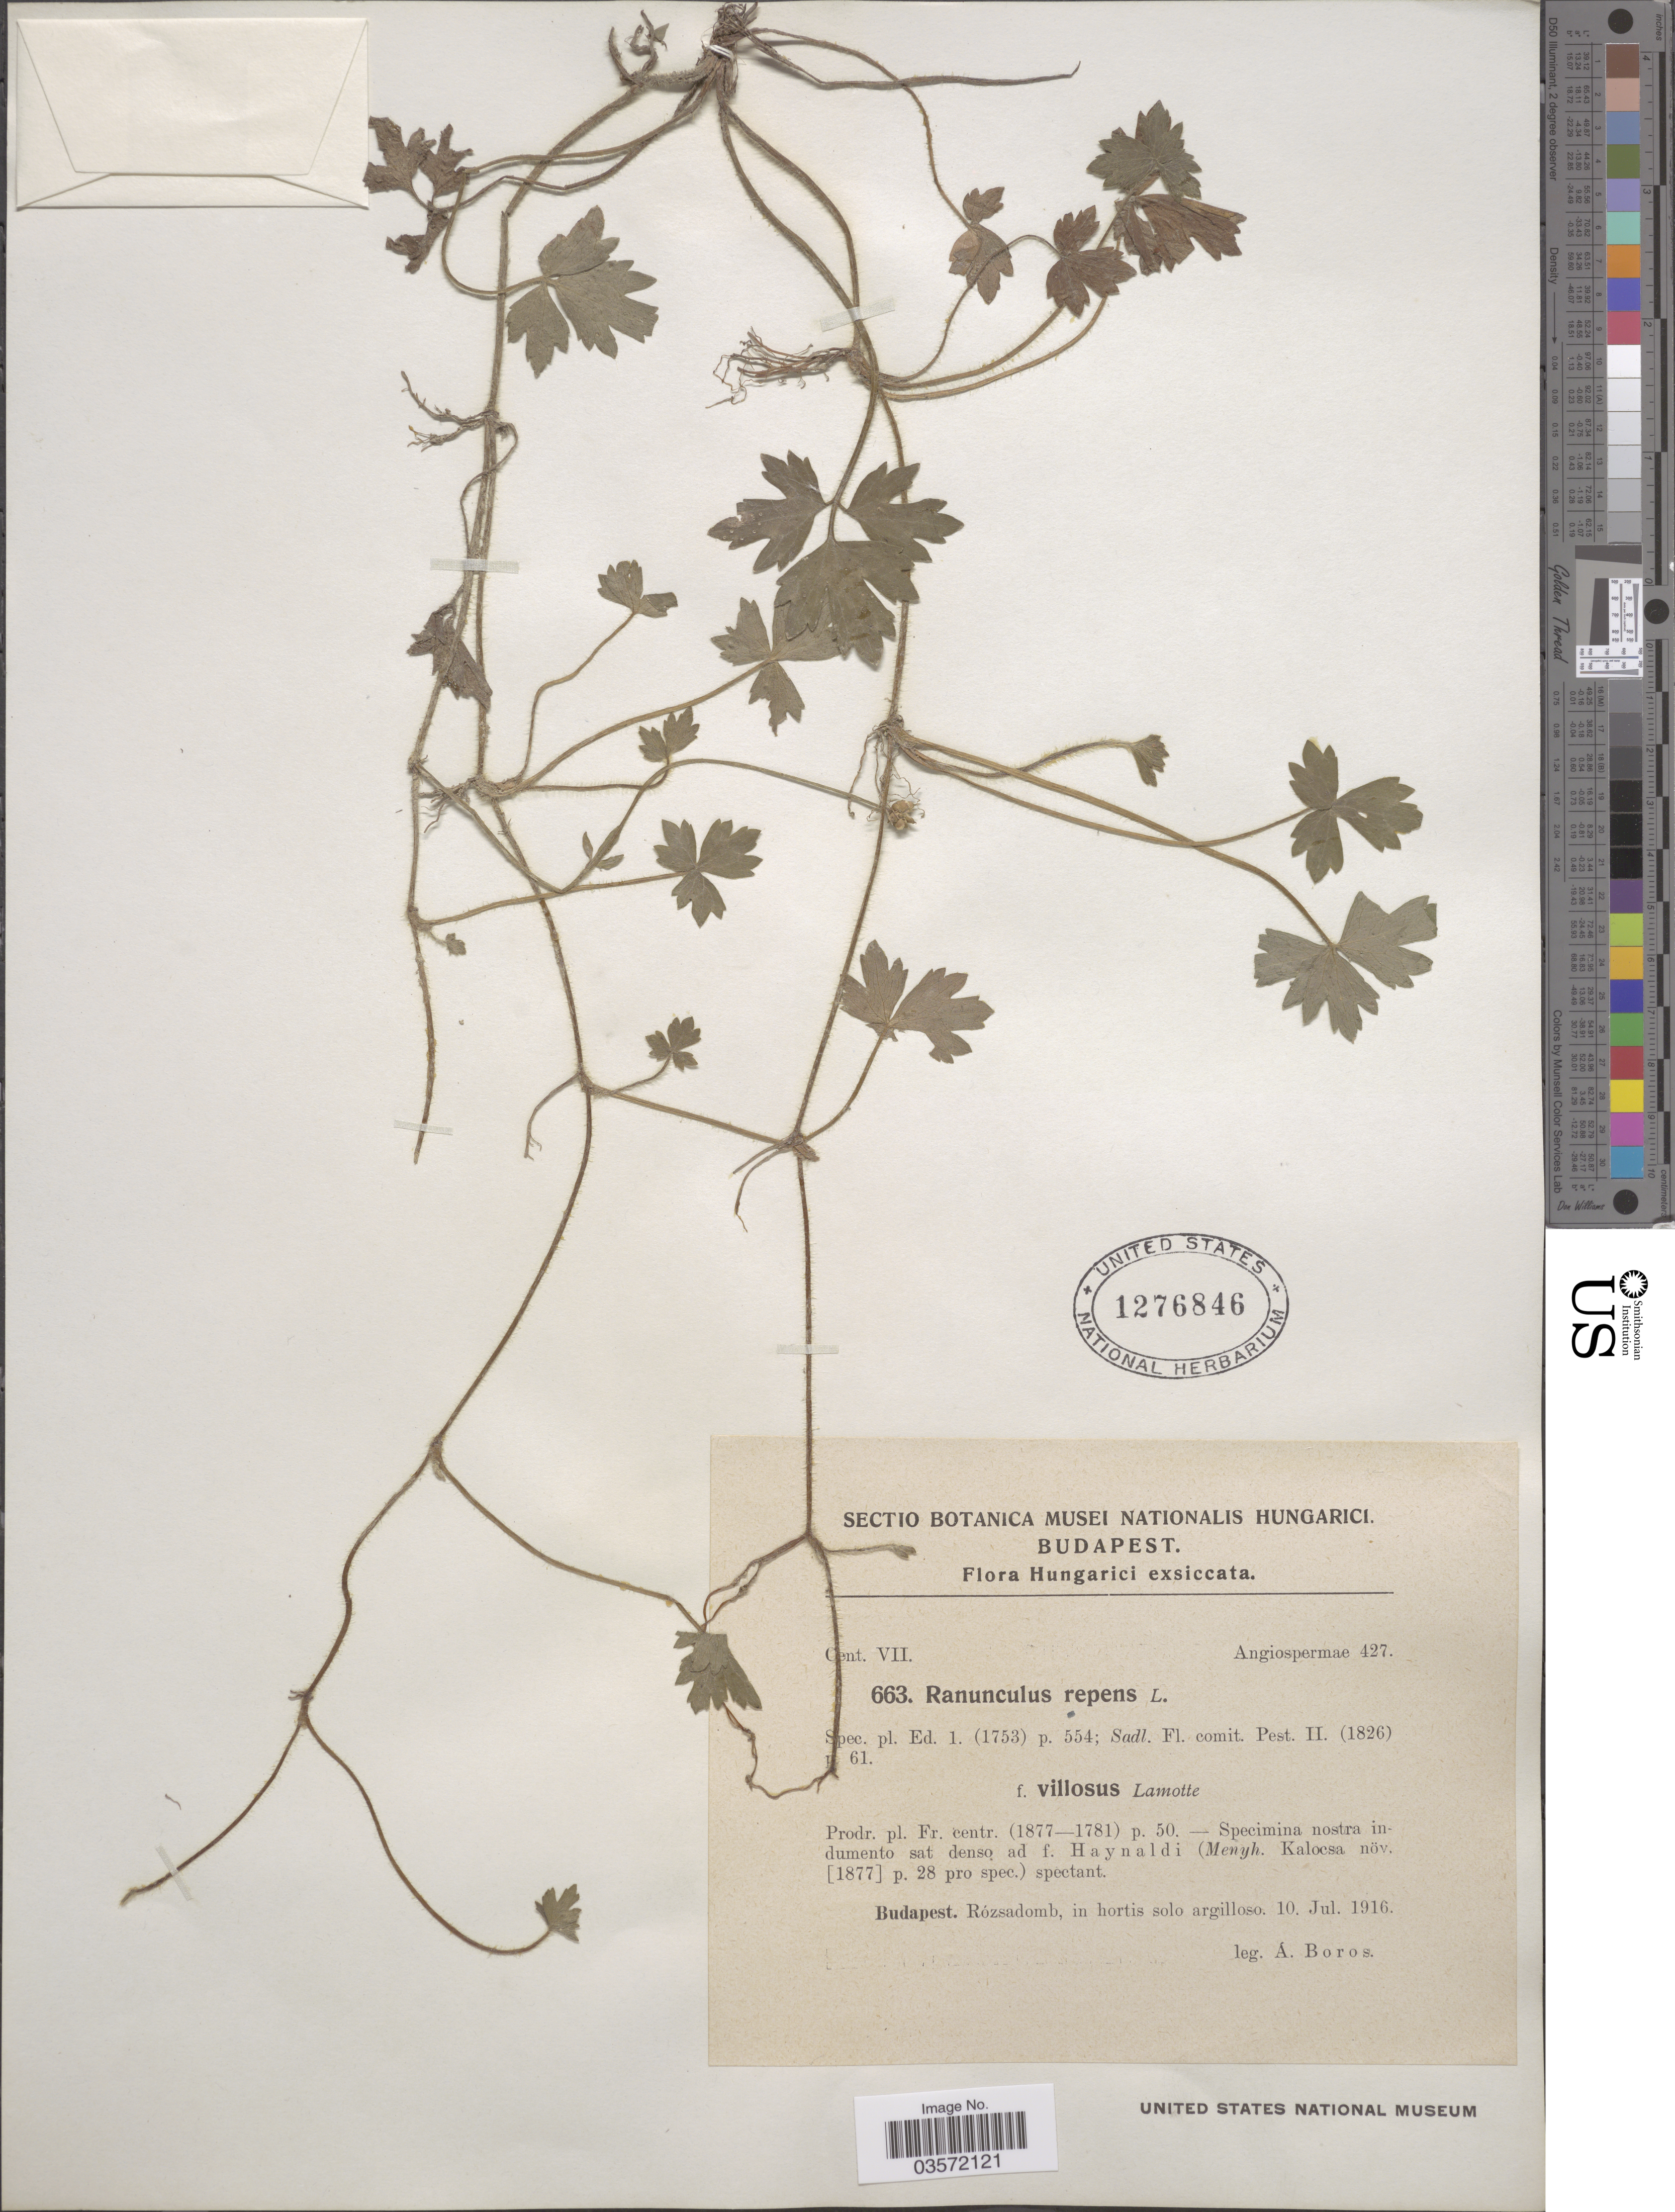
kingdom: Plantae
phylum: Tracheophyta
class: Magnoliopsida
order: Ranunculales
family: Ranunculaceae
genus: Ranunculus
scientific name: Ranunculus repens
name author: L.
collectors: Á. Boros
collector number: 663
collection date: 1916-07-10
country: Hungary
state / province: Budapest, Capital District of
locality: Budapest. Rózsadomb, in hortis solo argilloso.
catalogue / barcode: US 1276846